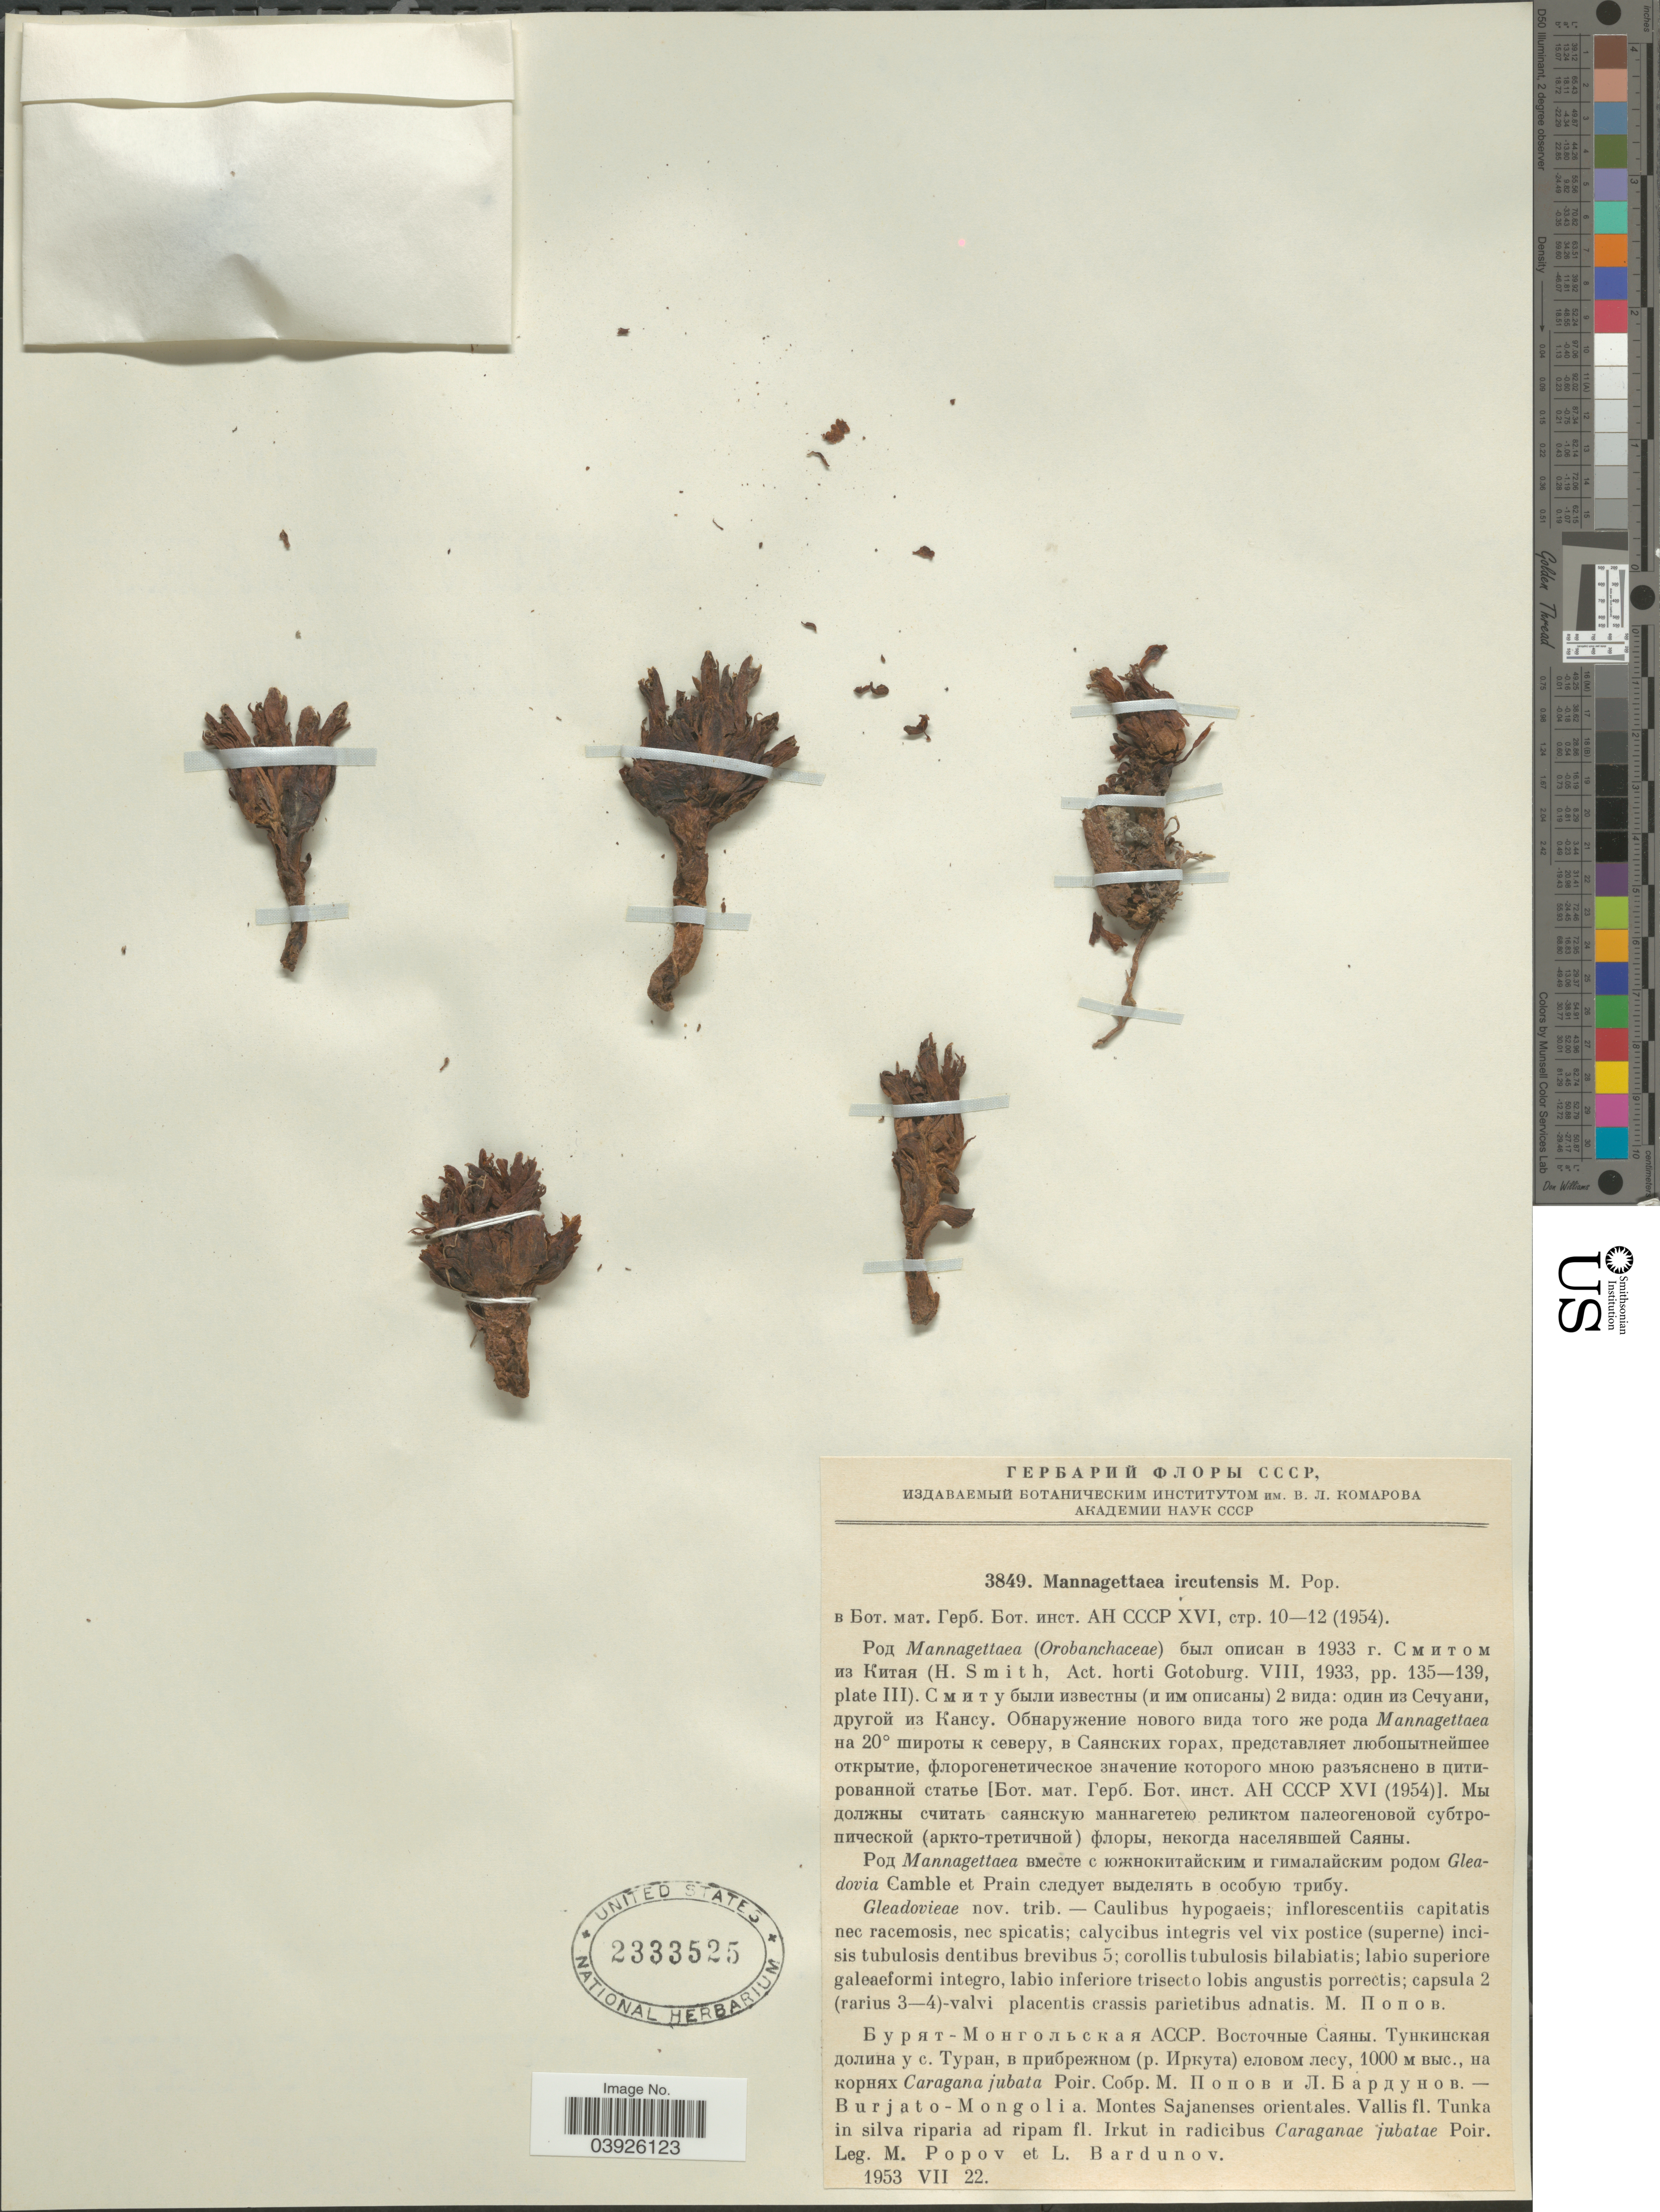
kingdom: Plantae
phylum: Tracheophyta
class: Magnoliopsida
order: Lamiales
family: Orobanchaceae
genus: Mannagettaea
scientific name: Mannagettaea ircutensis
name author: Popov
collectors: M. Popov & L. Bardunov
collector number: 3849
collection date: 1953-07-22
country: Mongolia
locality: X - Burjato- Mongolia. Montes Sajanenses orientales. Valles fl. Tunka in silva riparia ad ripam fl. Irkut in radicibus Caraganae jubatae Poir.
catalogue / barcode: US 2333525